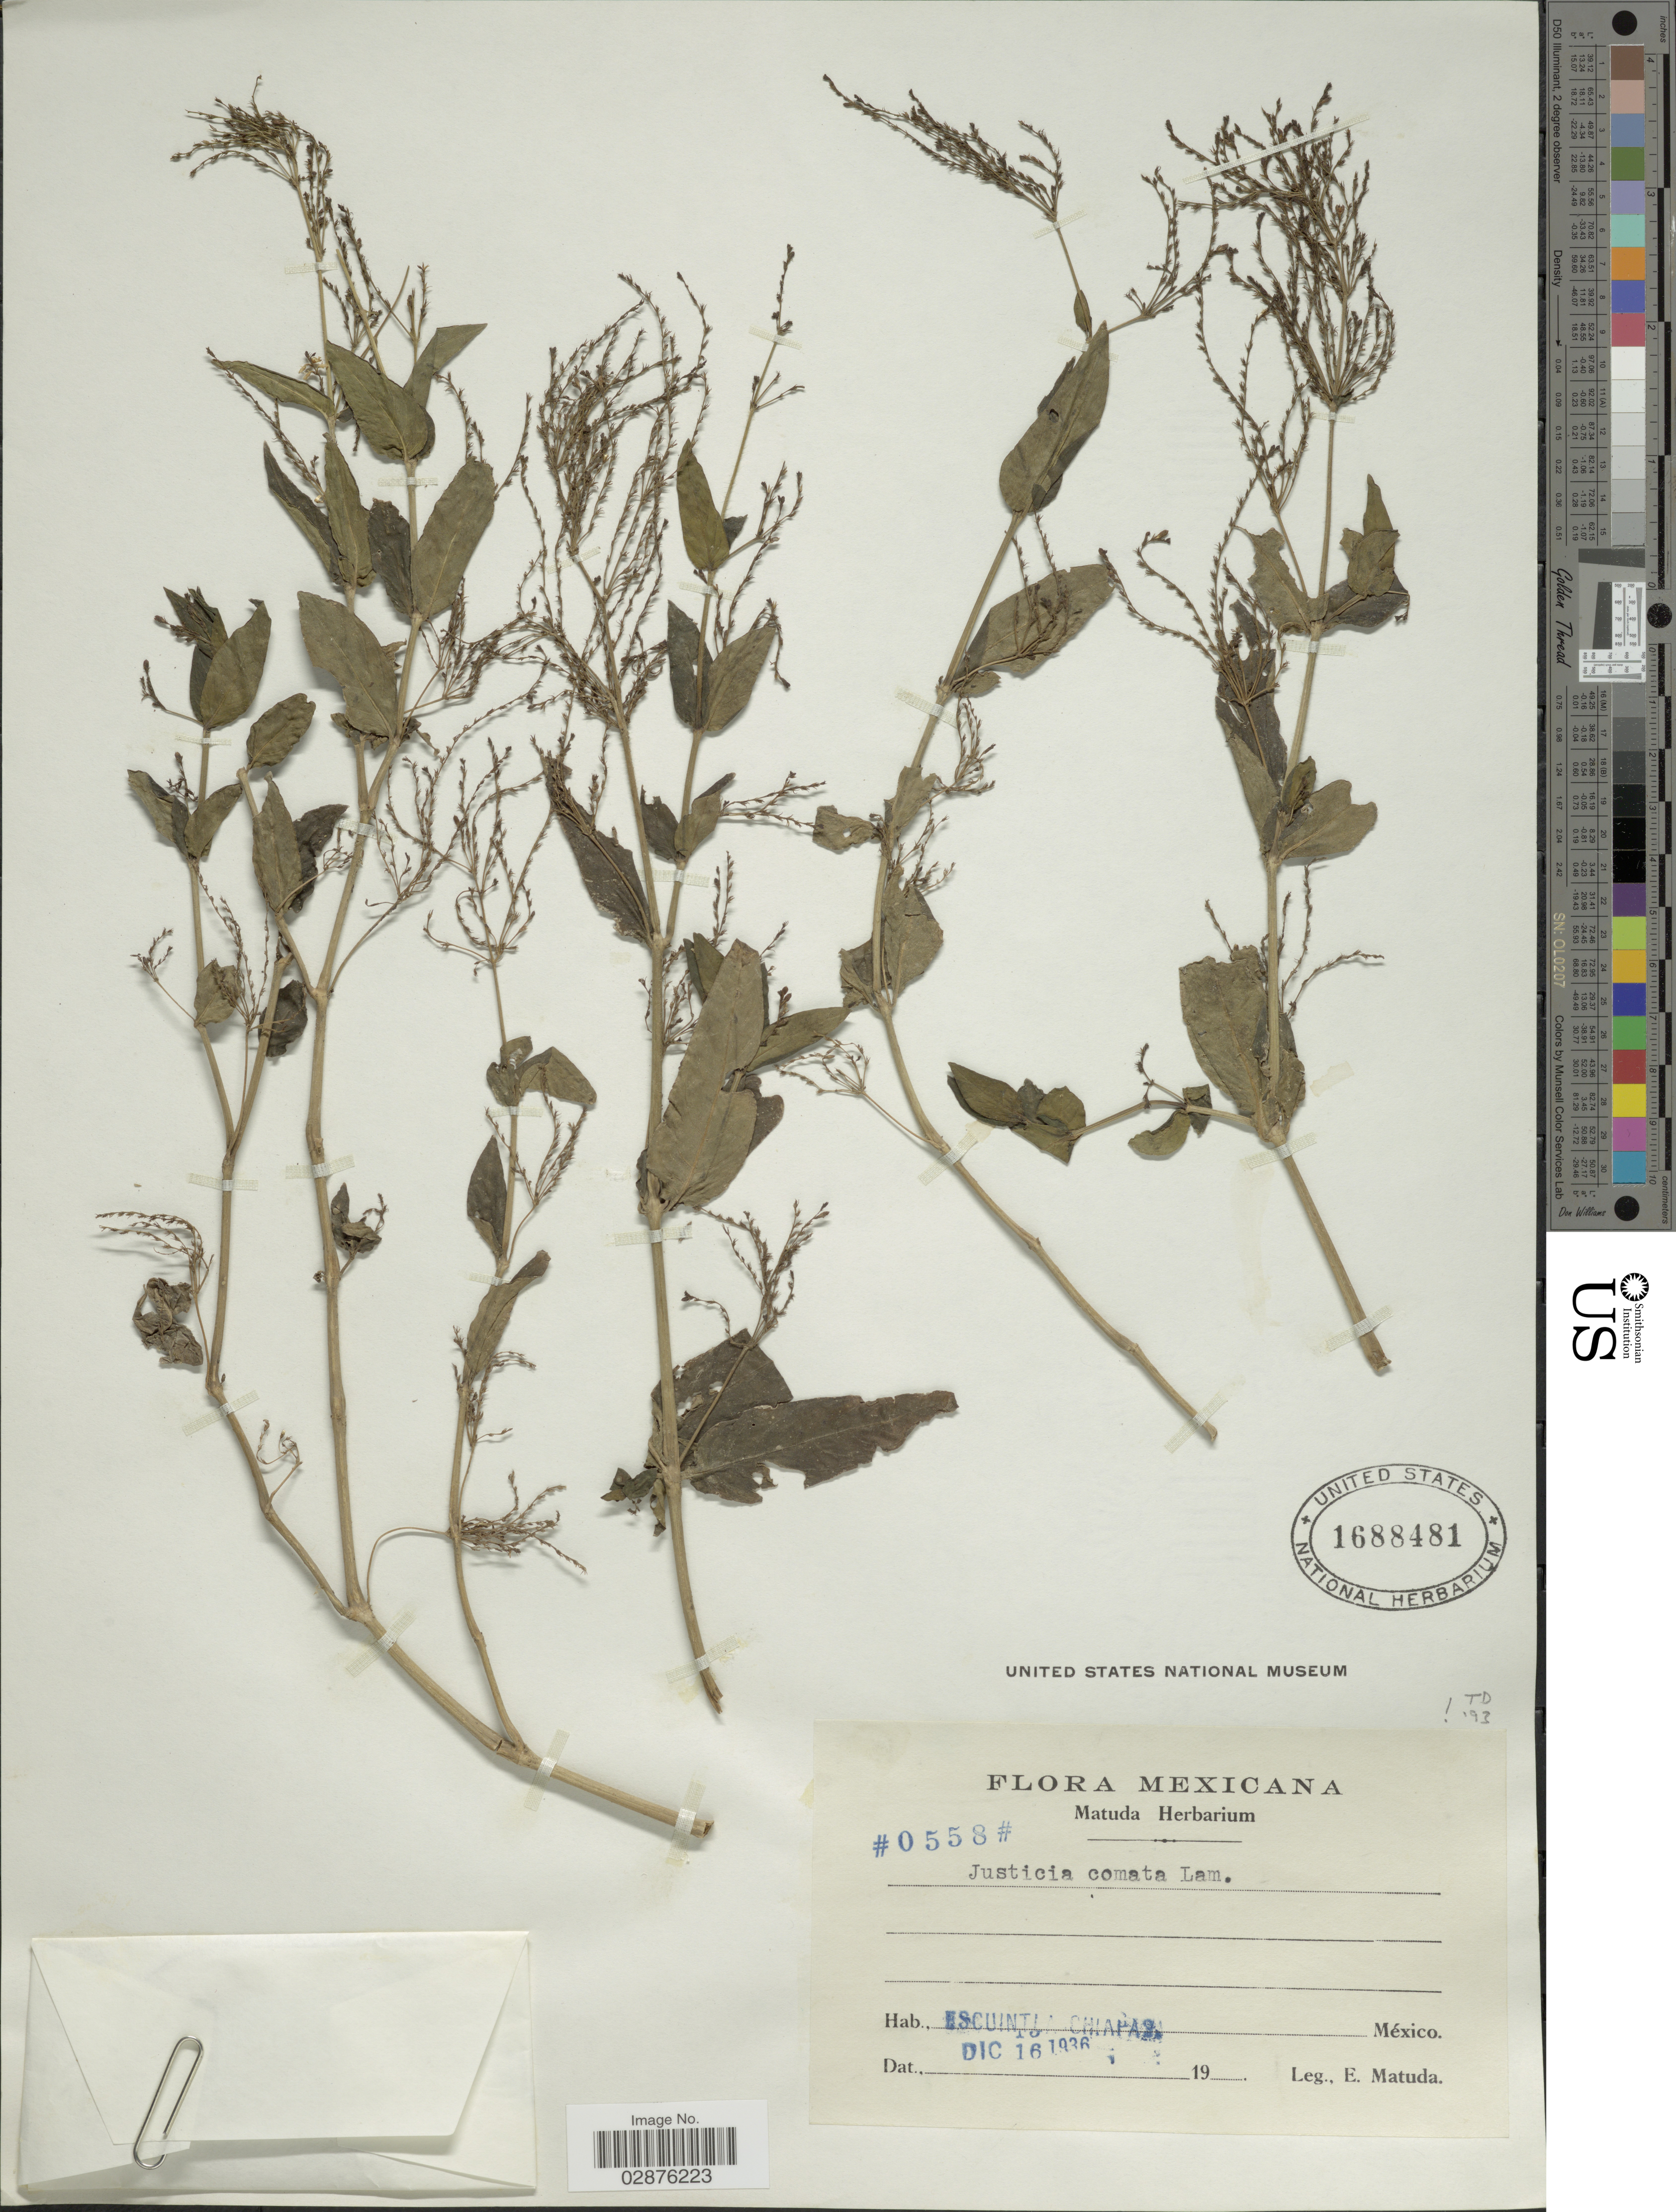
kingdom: Plantae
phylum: Tracheophyta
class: Magnoliopsida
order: Lamiales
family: Acanthaceae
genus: Justicia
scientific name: Justicia comata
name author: (L.) Lam.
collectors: E. Matuda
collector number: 0558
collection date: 1936-12-16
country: Mexico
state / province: Chiapas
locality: Escuintla.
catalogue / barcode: US 1688481